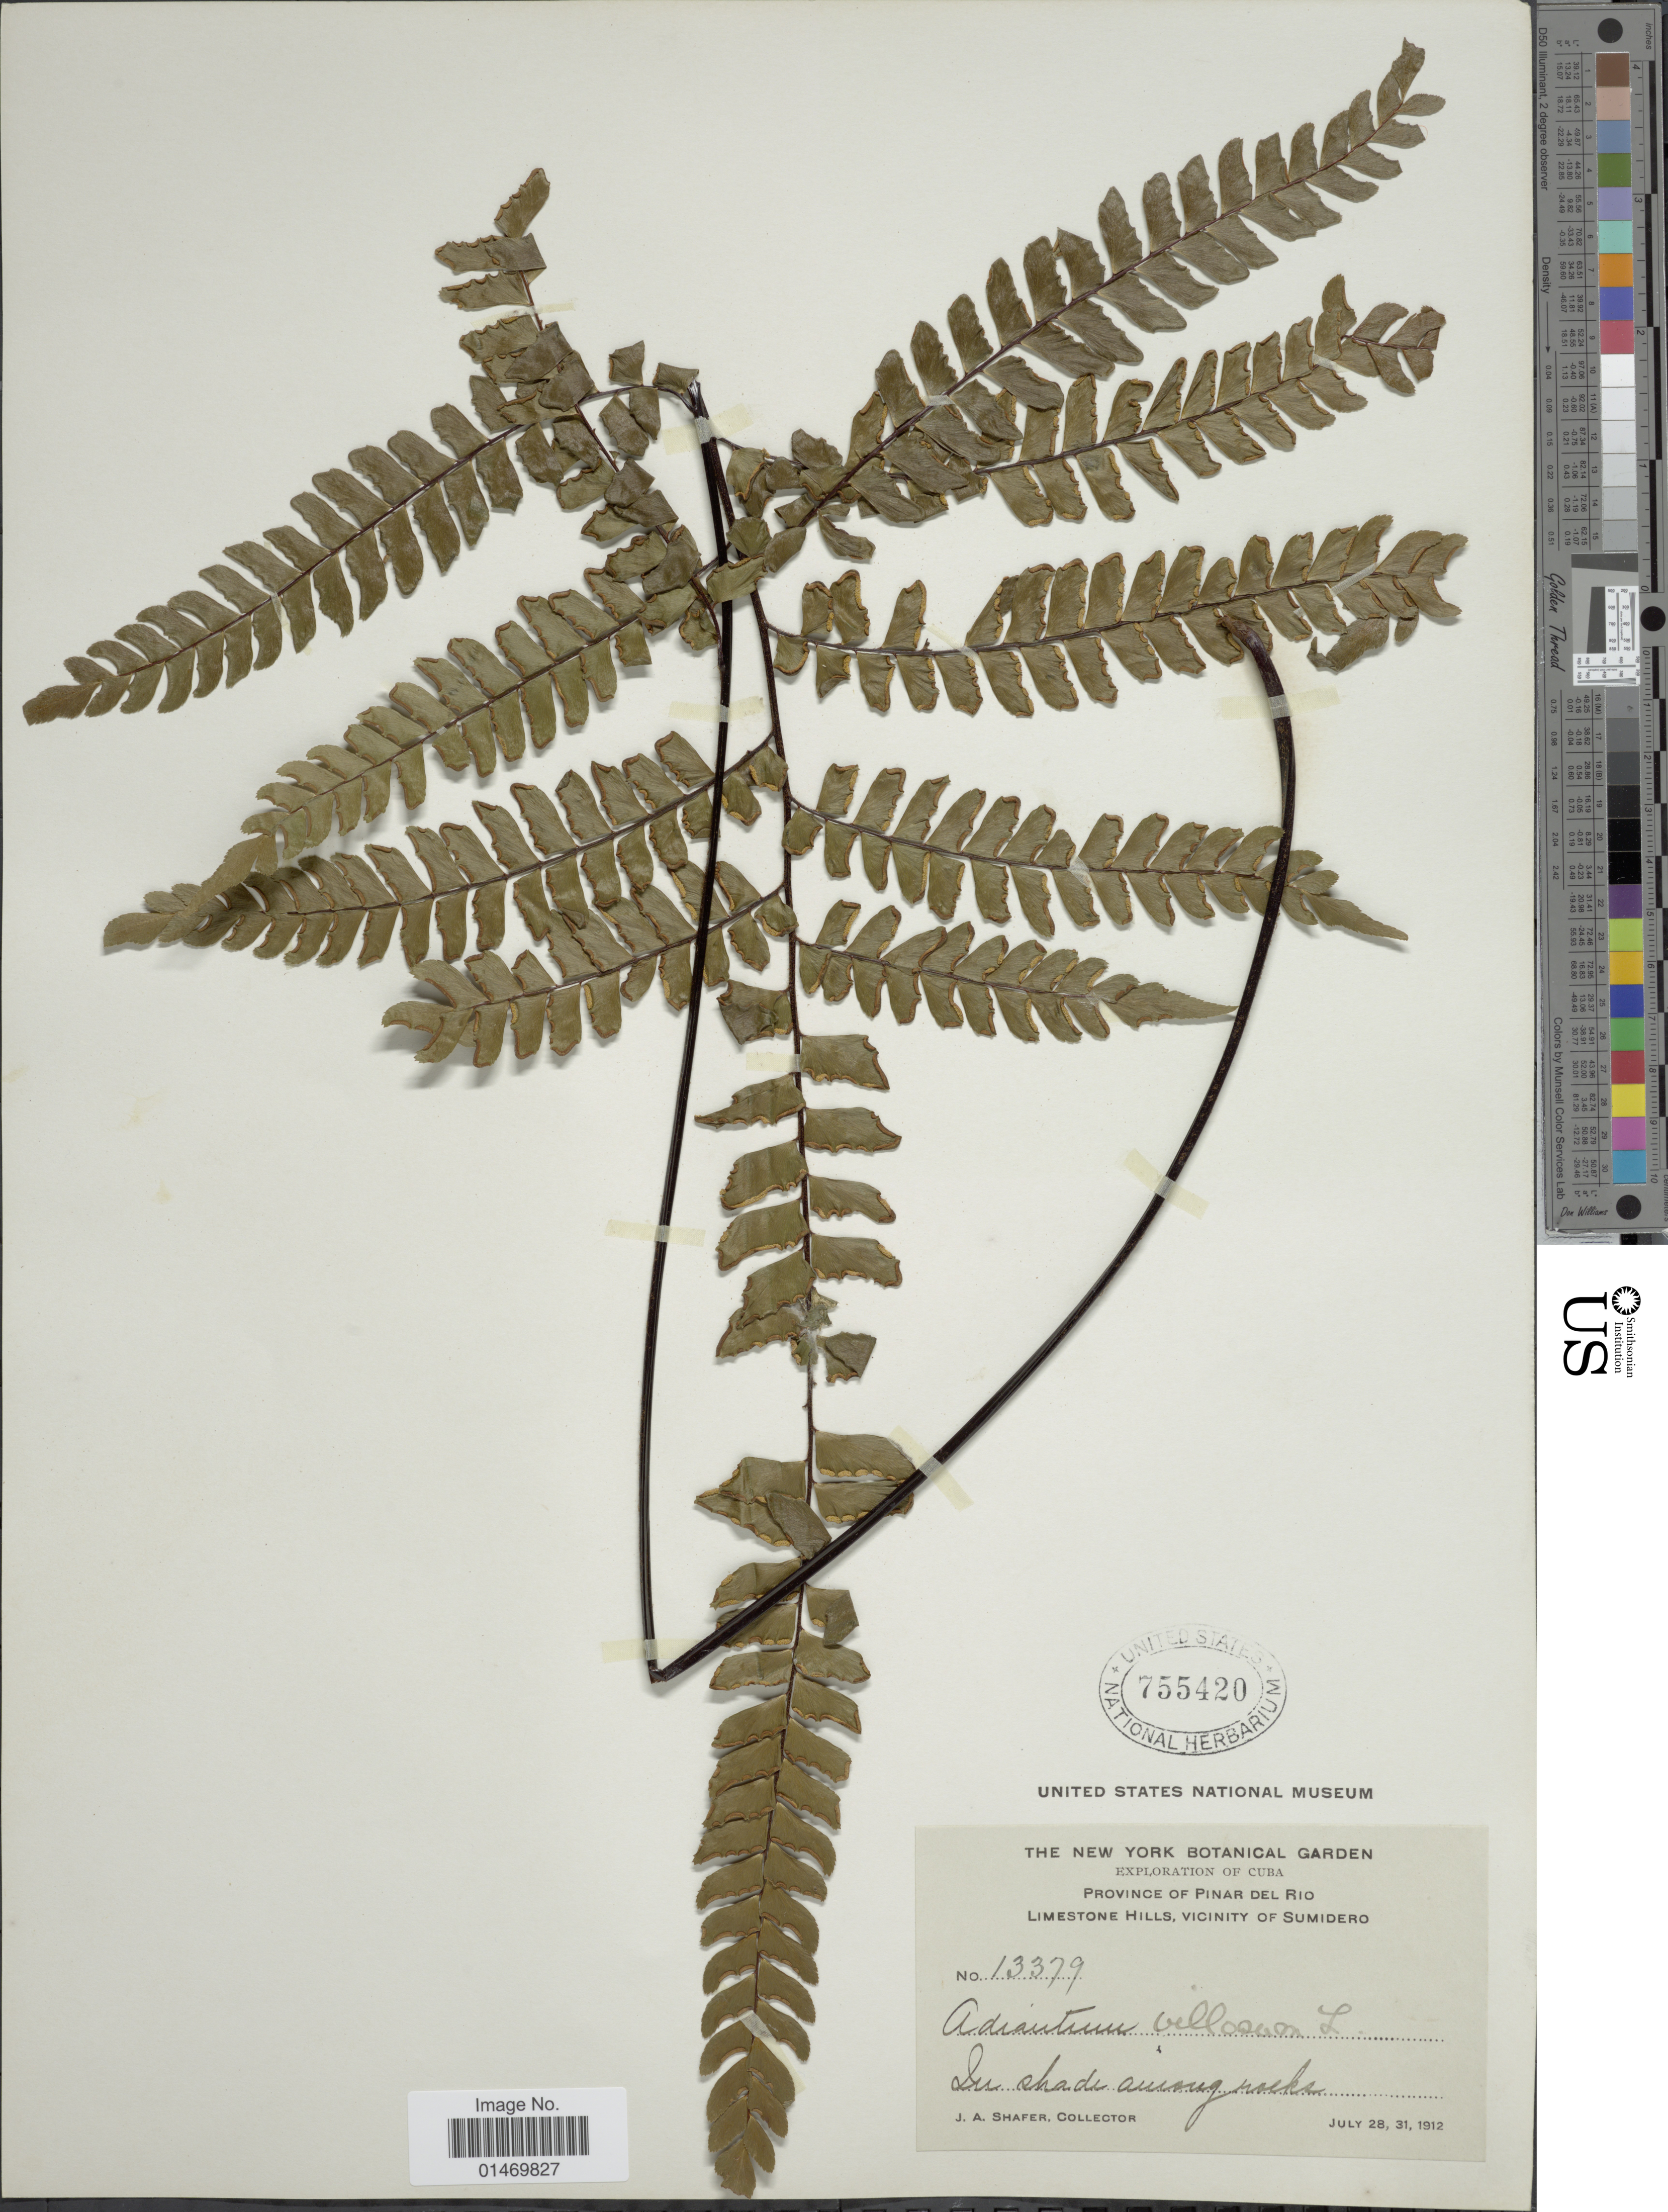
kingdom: Plantae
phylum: Tracheophyta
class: Polypodiopsida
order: Polypodiales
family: Pteridaceae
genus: Adiantum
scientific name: Adiantum villosum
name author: L.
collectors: J. A. Shafer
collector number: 13379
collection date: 1912-07-28/1912-07-31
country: Cuba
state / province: Pinar del Río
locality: Cuba, Limestone Hills, Vicinity of Sumidero.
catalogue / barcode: US 755420